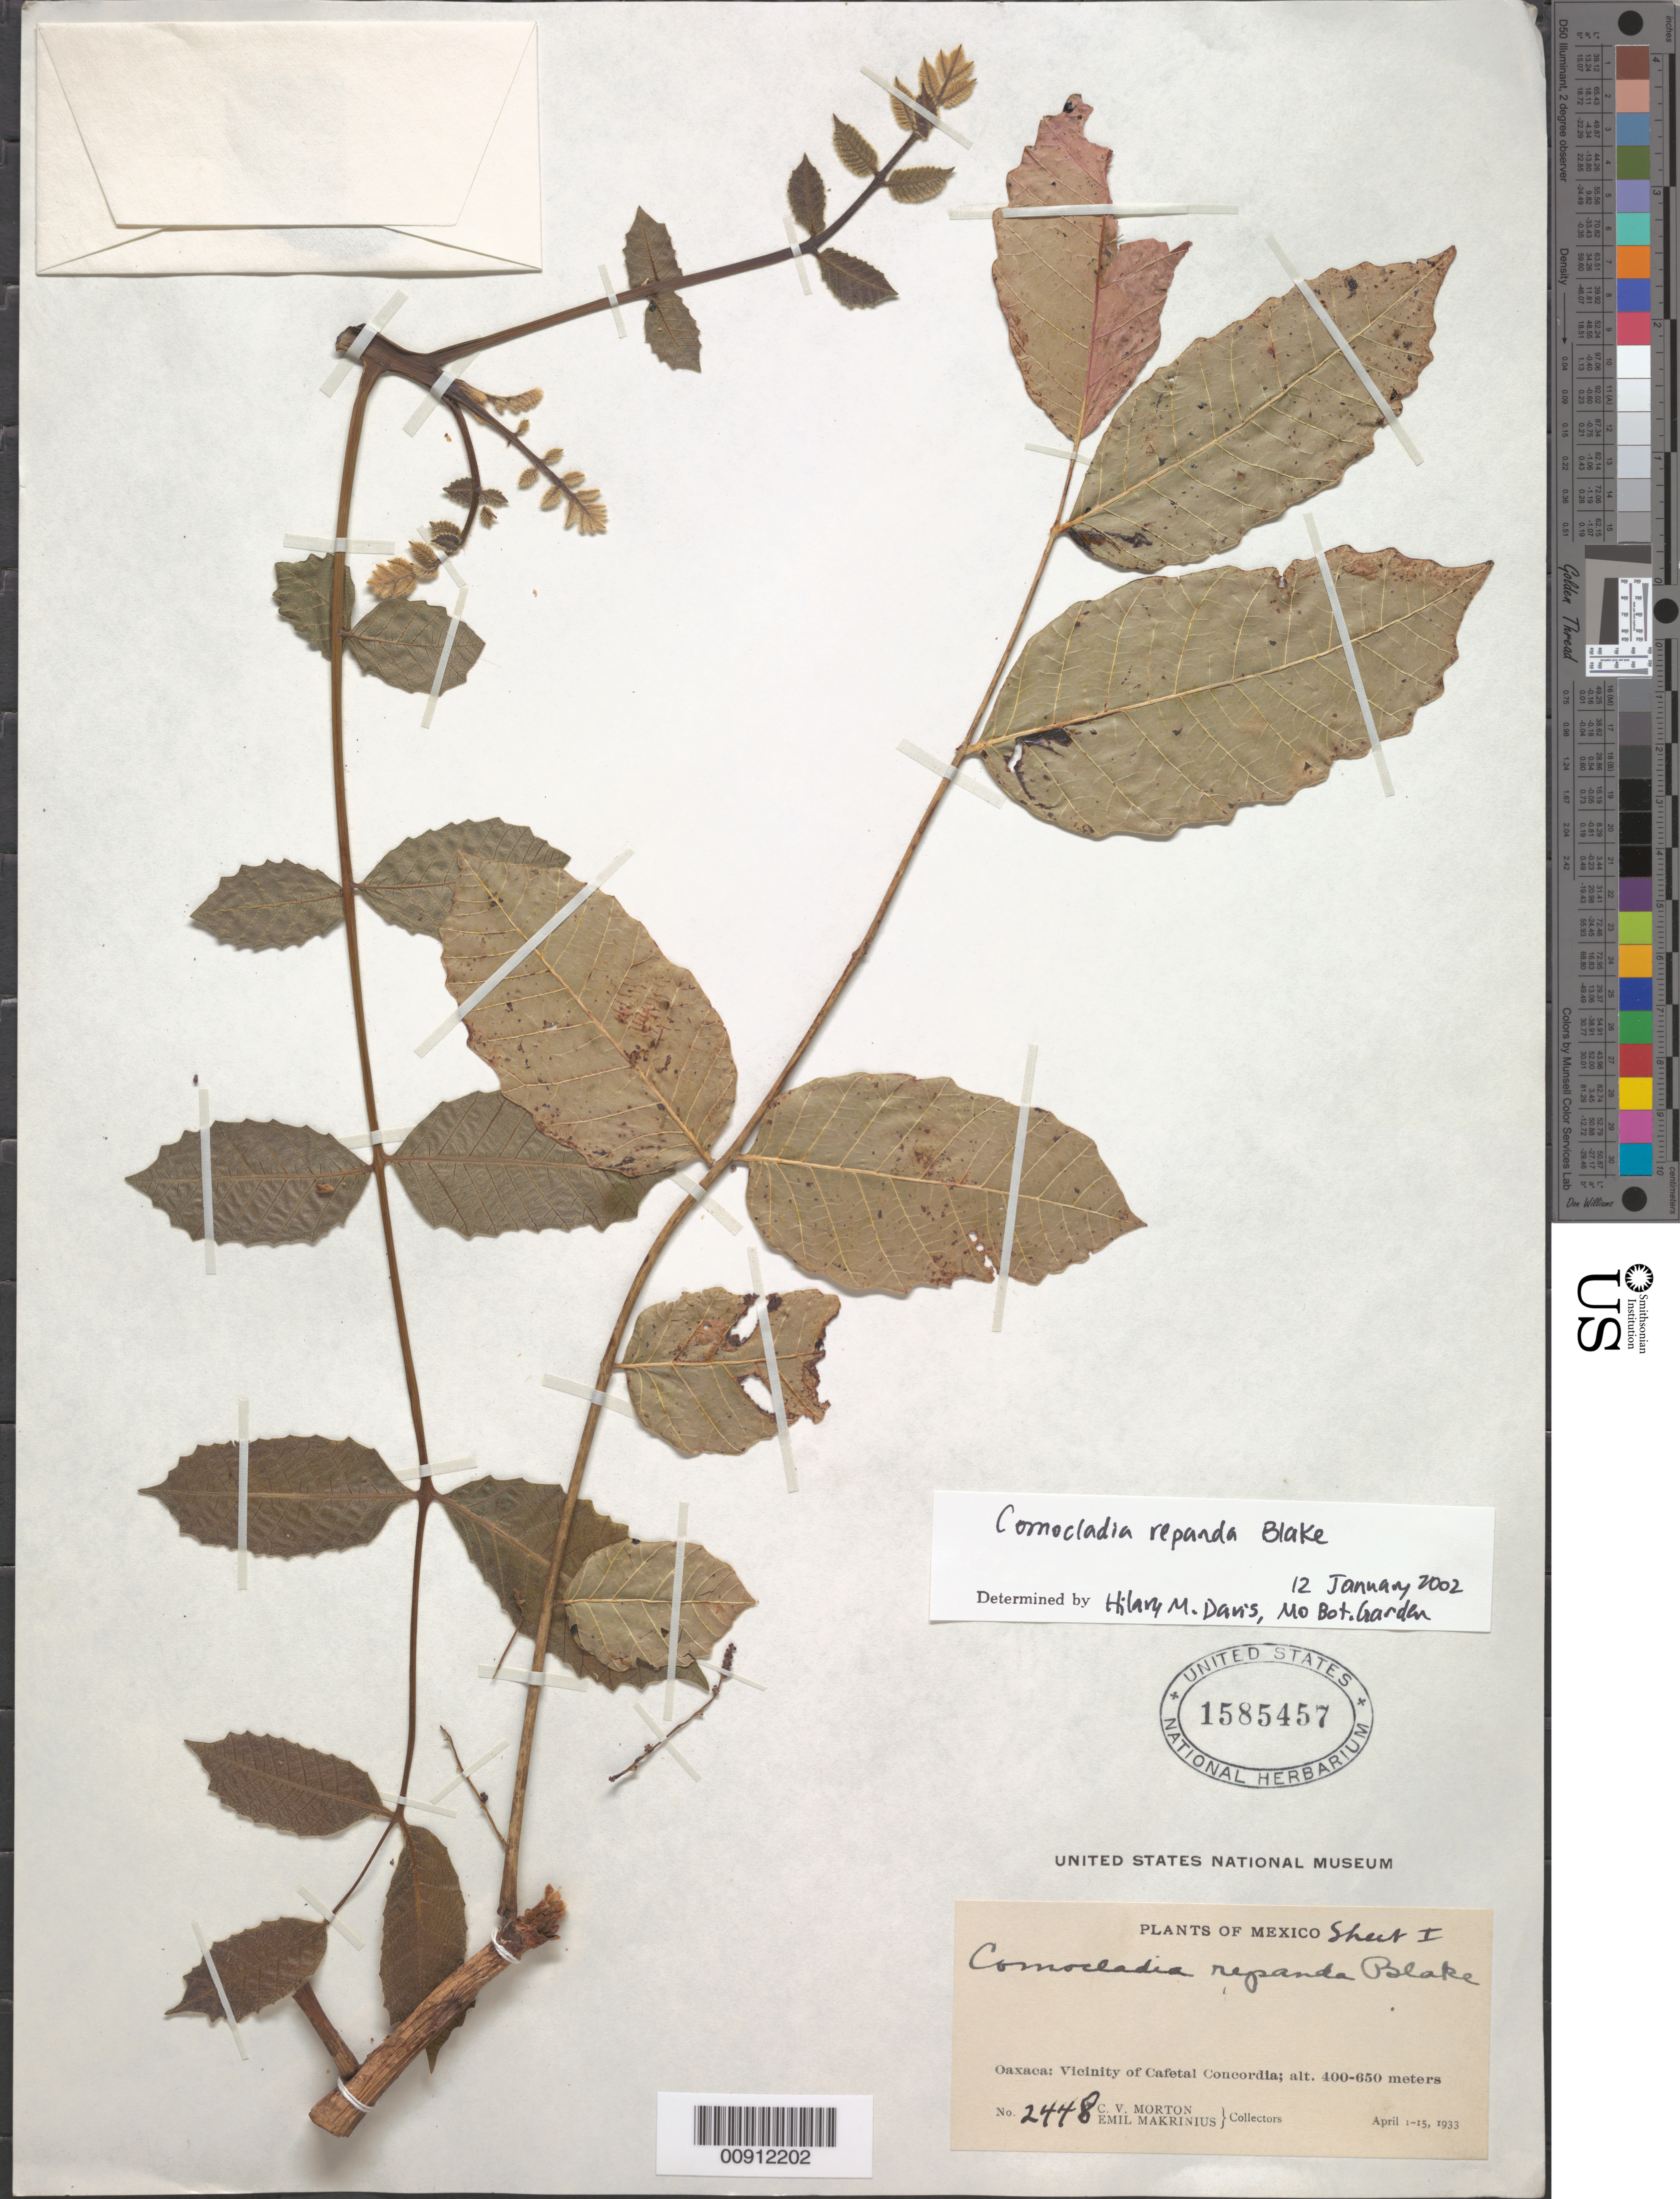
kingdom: Plantae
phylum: Tracheophyta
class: Magnoliopsida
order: Sapindales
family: Anacardiaceae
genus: Comocladia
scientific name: Comocladia repanda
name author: S.F. Blake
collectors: C. V. Morton & E. Makrinius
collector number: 2448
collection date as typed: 01 Apr 1933 to 15 Apr 1933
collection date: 1933-04-01/1933-04-15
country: Mexico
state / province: Oaxaca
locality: Oaxaca: Vicinity of Cafetal Concordia.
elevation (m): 650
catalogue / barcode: US 1585457